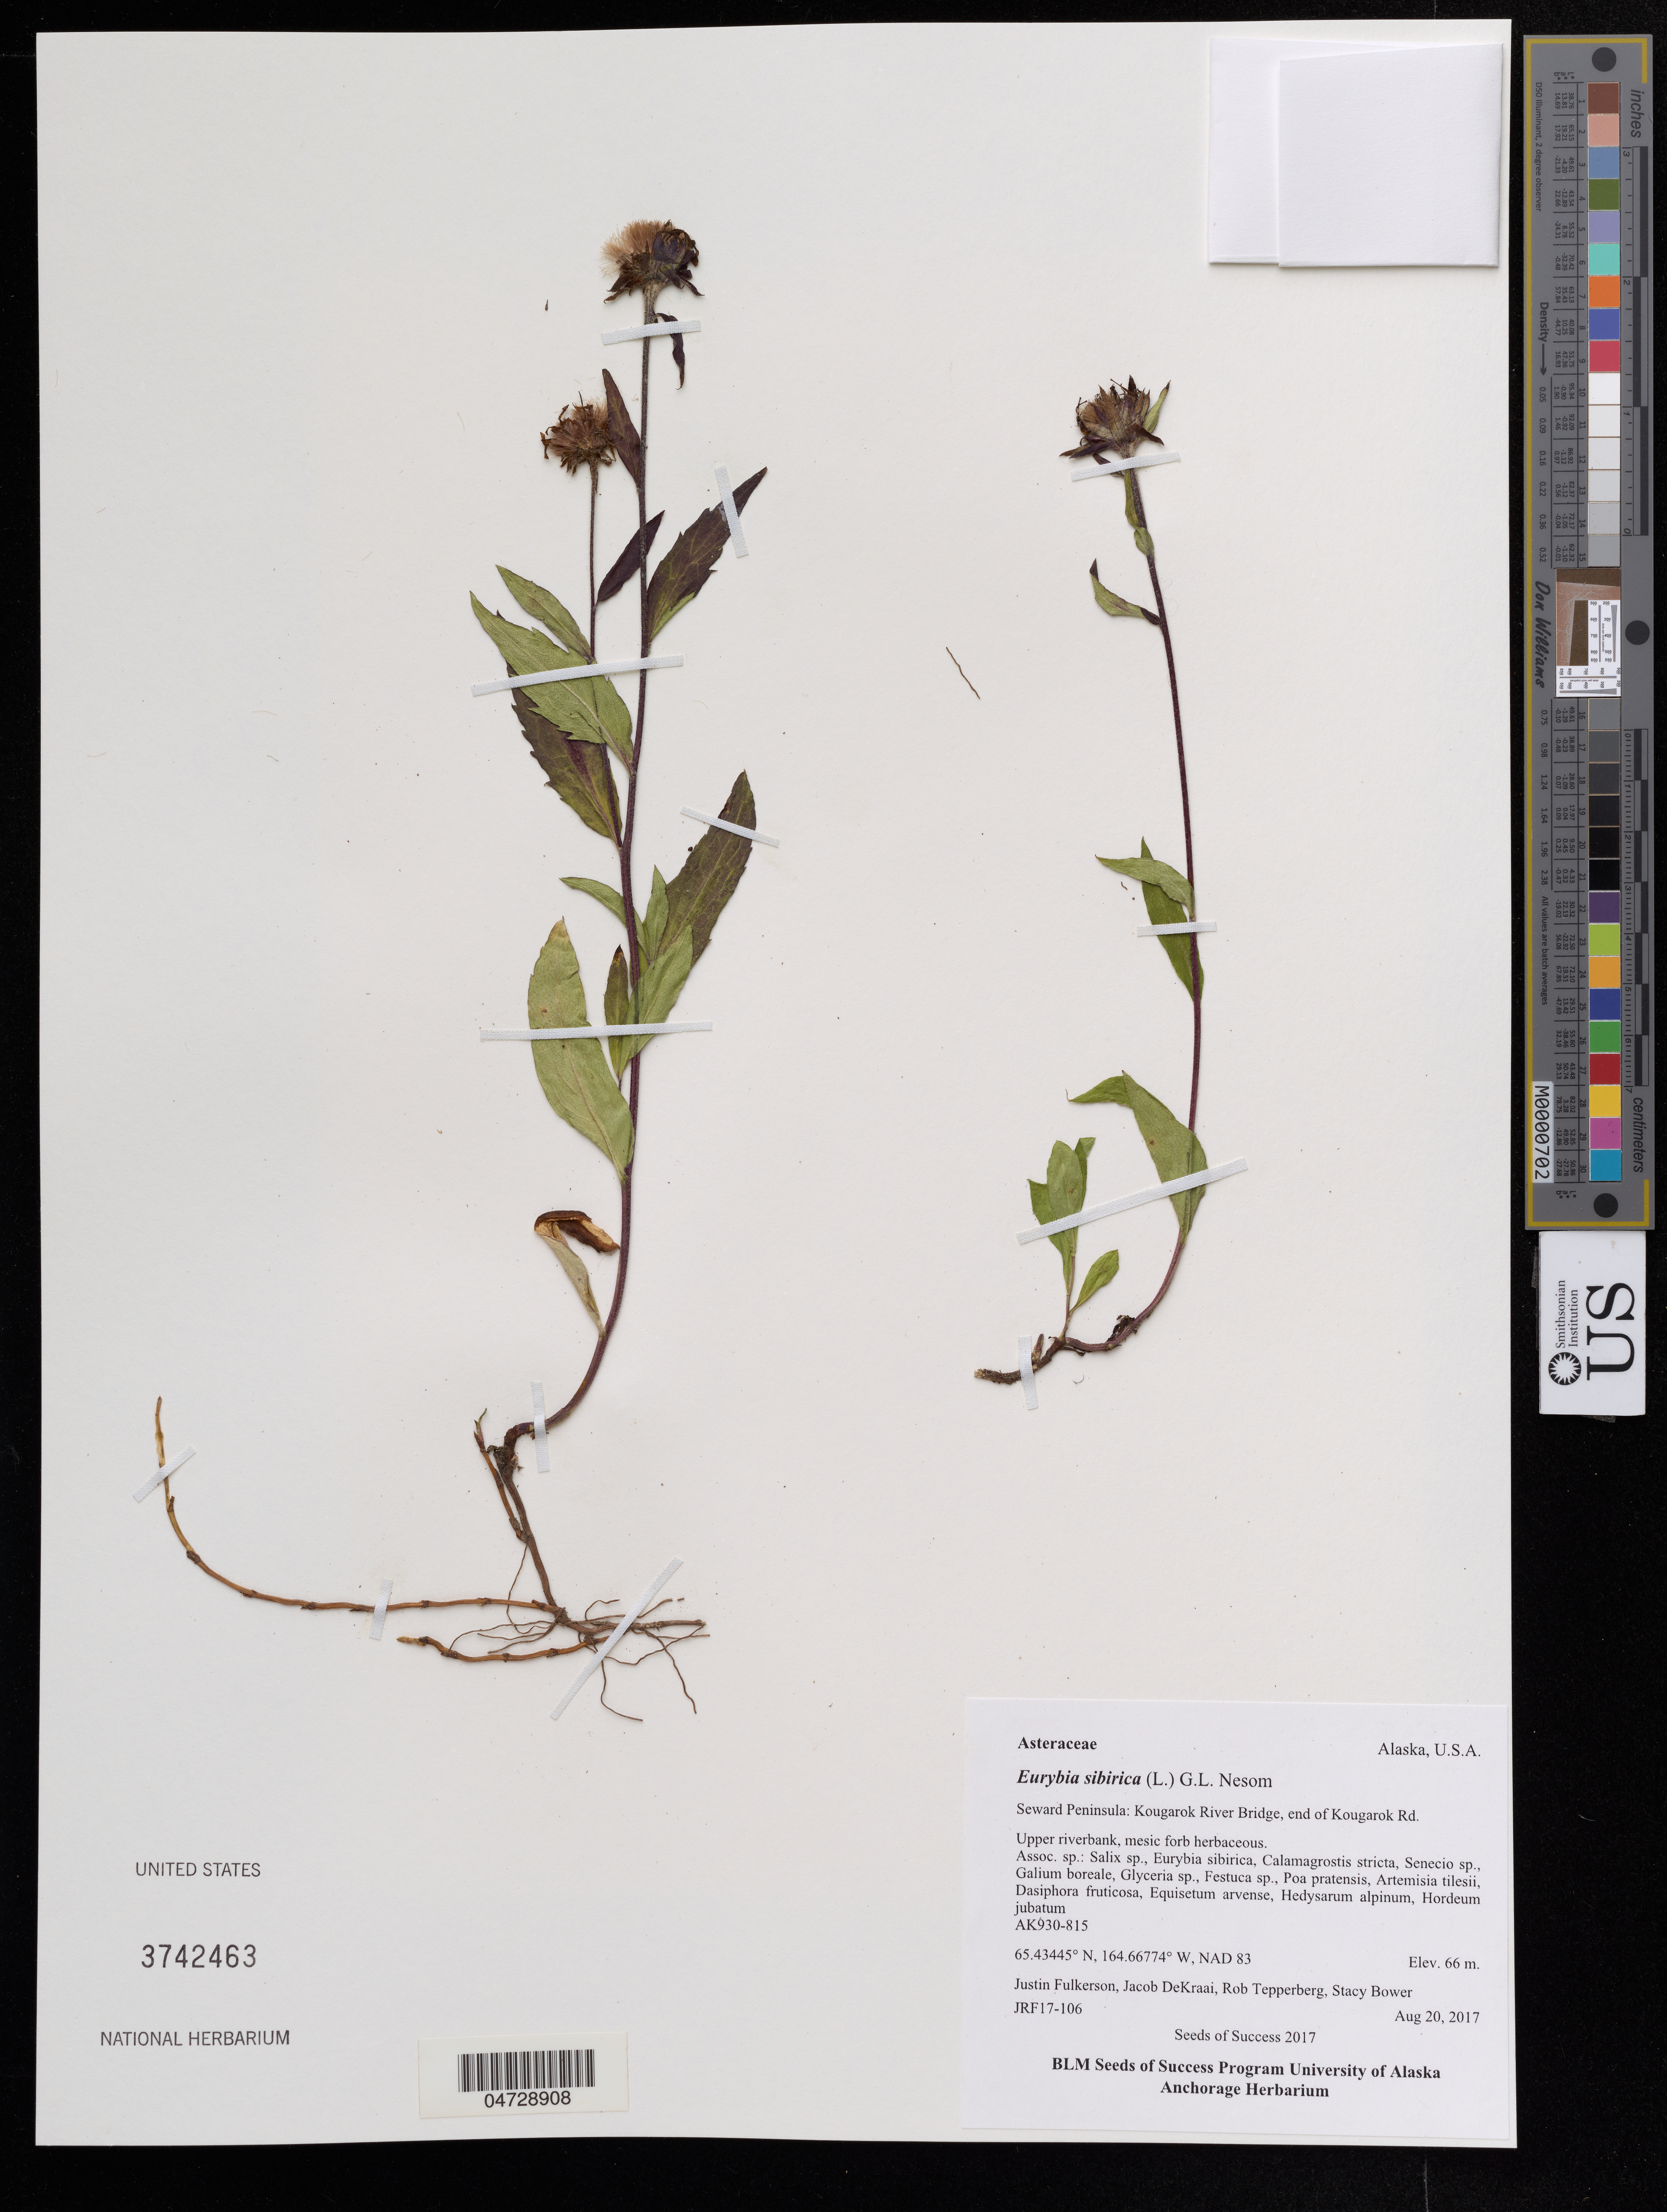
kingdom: Plantae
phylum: Tracheophyta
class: Magnoliopsida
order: Asterales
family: Asteraceae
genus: Eurybia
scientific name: Eurybia sibirica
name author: (L.) G.L. Nesom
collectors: J. Fulkerson, J. DeKraai & R. Tepperberg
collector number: JRF17-106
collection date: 2017-08-20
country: United States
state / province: Alaska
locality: Seward Peninsula: Kougarok River Bridge, end of Kougarok Rd.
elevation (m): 66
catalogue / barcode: US 3742463